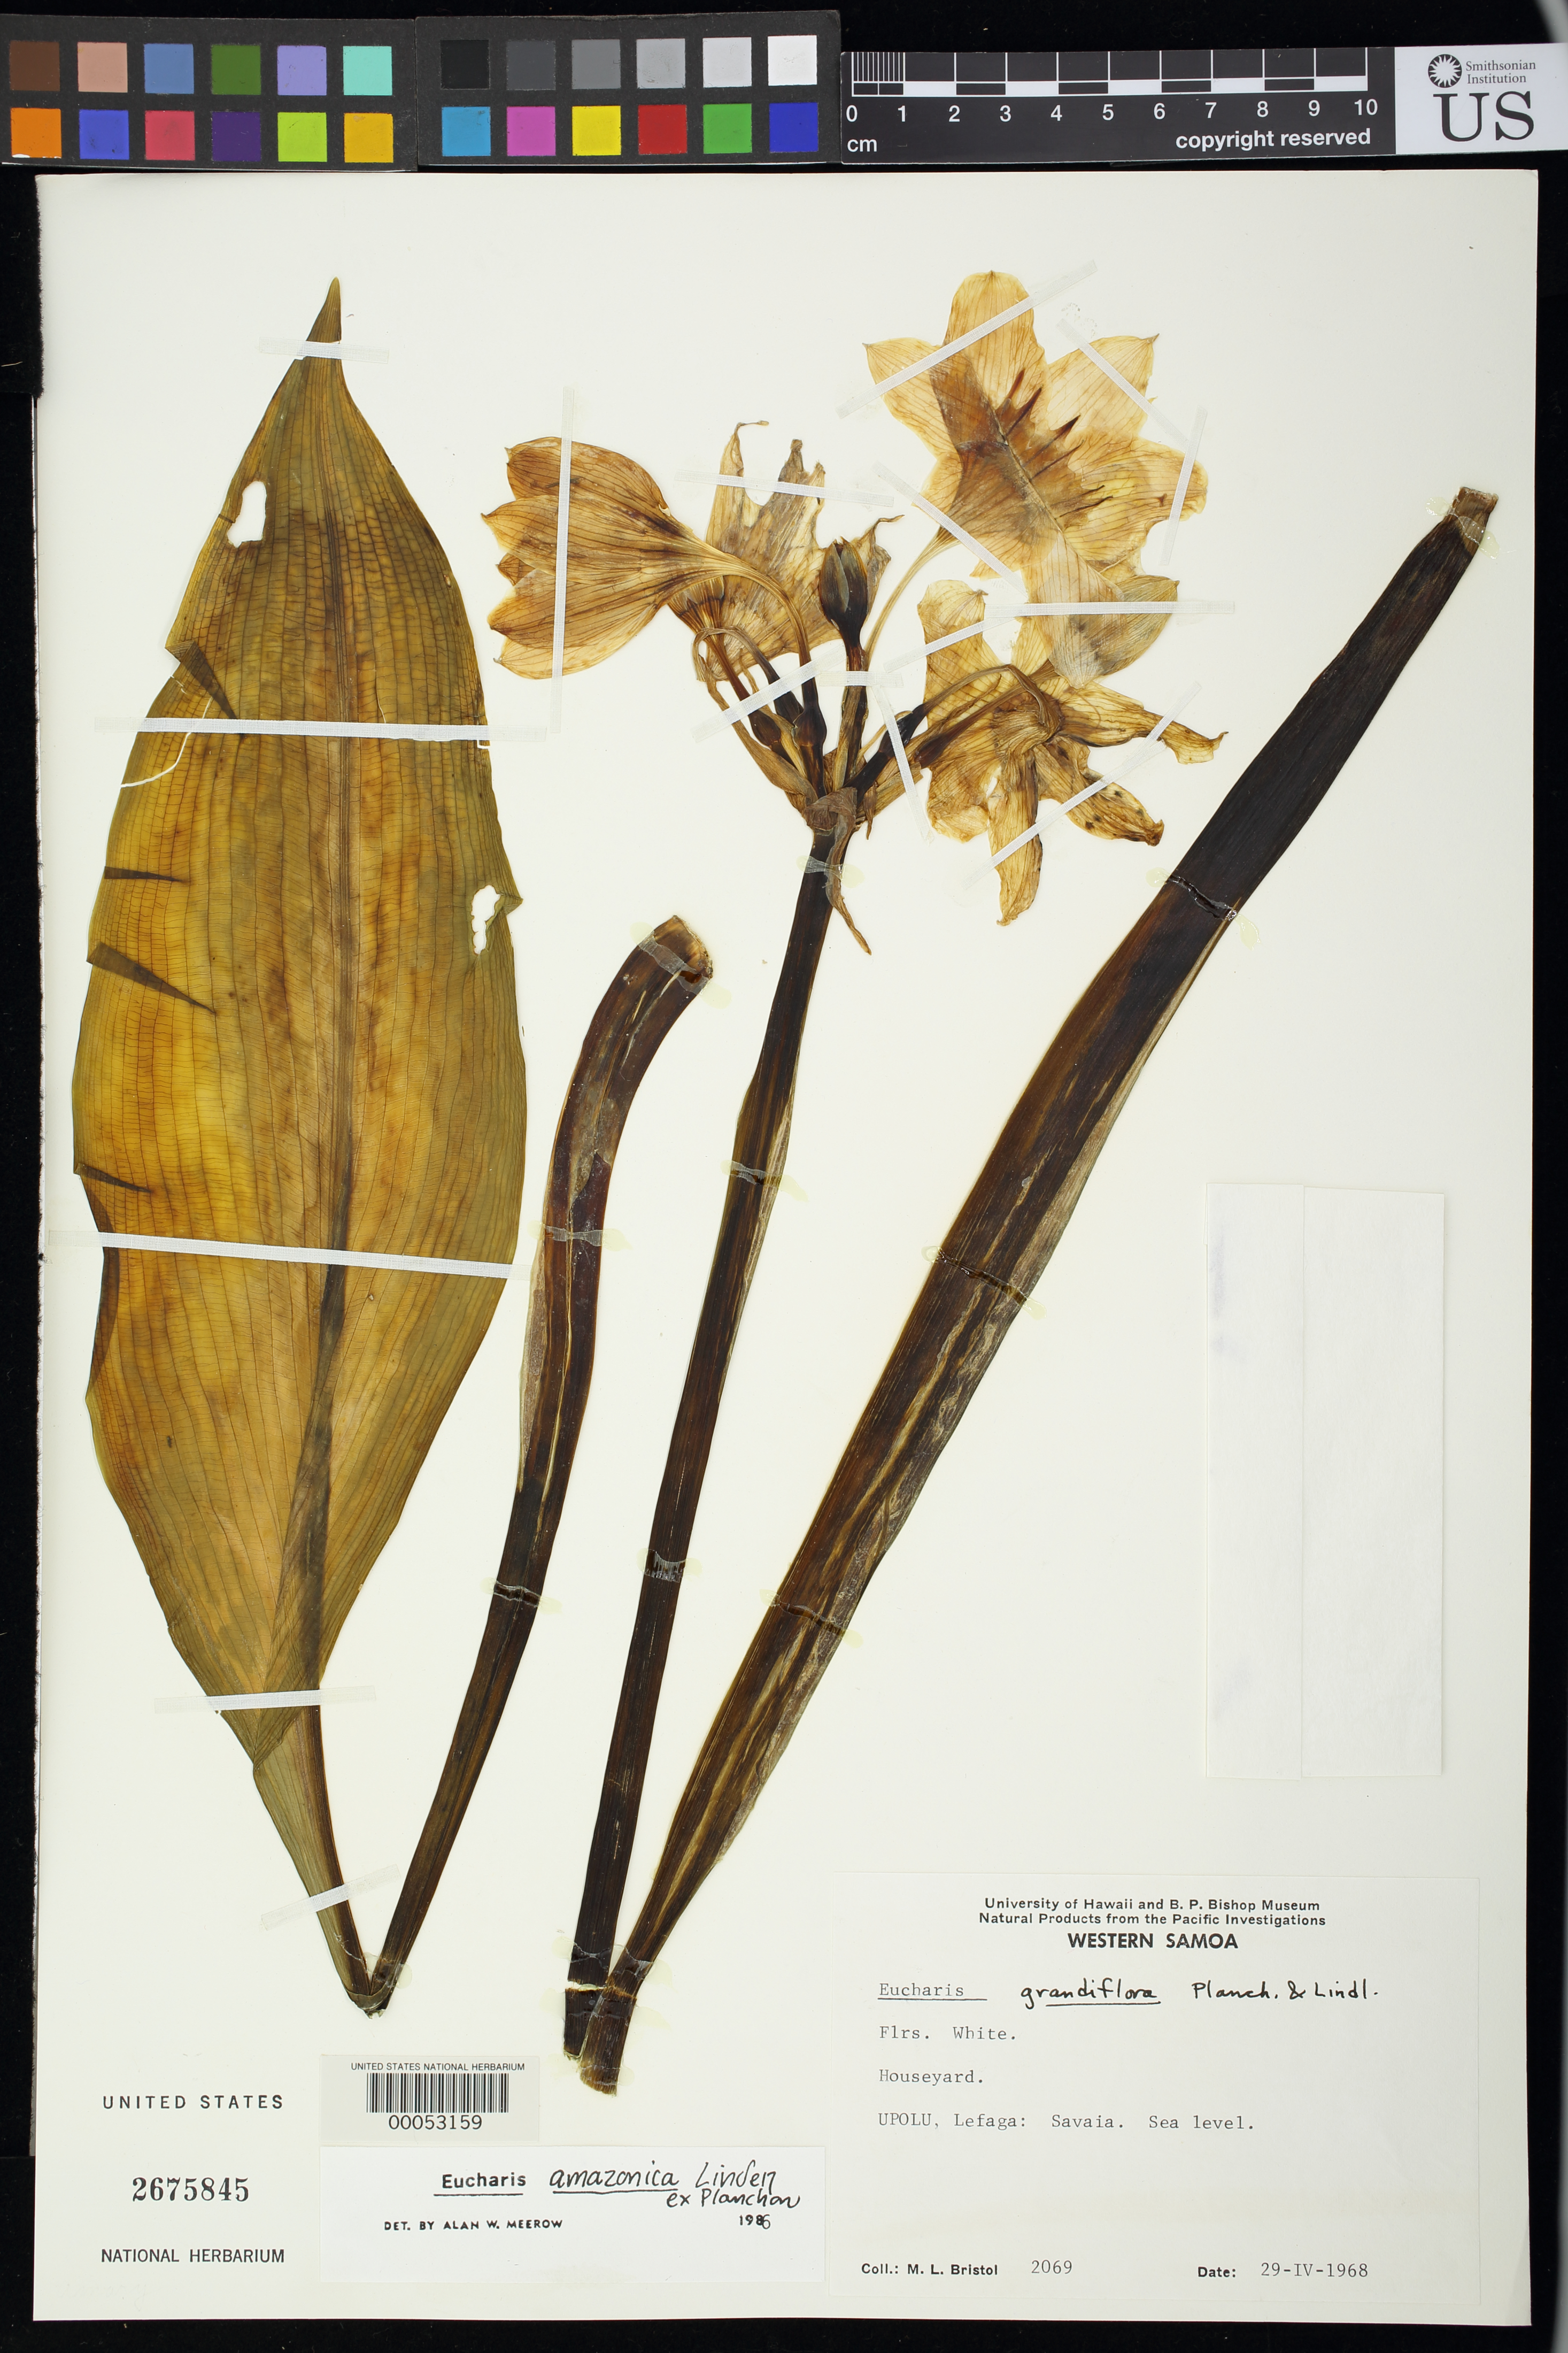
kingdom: Plantae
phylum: Tracheophyta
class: Liliopsida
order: Asparagales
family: Amaryllidaceae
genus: Eucharis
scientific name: Eucharis amazonica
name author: Linden ex Planch.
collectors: M. L. Bristol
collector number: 2069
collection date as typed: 29 Apr 1968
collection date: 1968-04-29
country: Samoa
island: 'Upolu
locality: Lefaga: savaia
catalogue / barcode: US 2675845